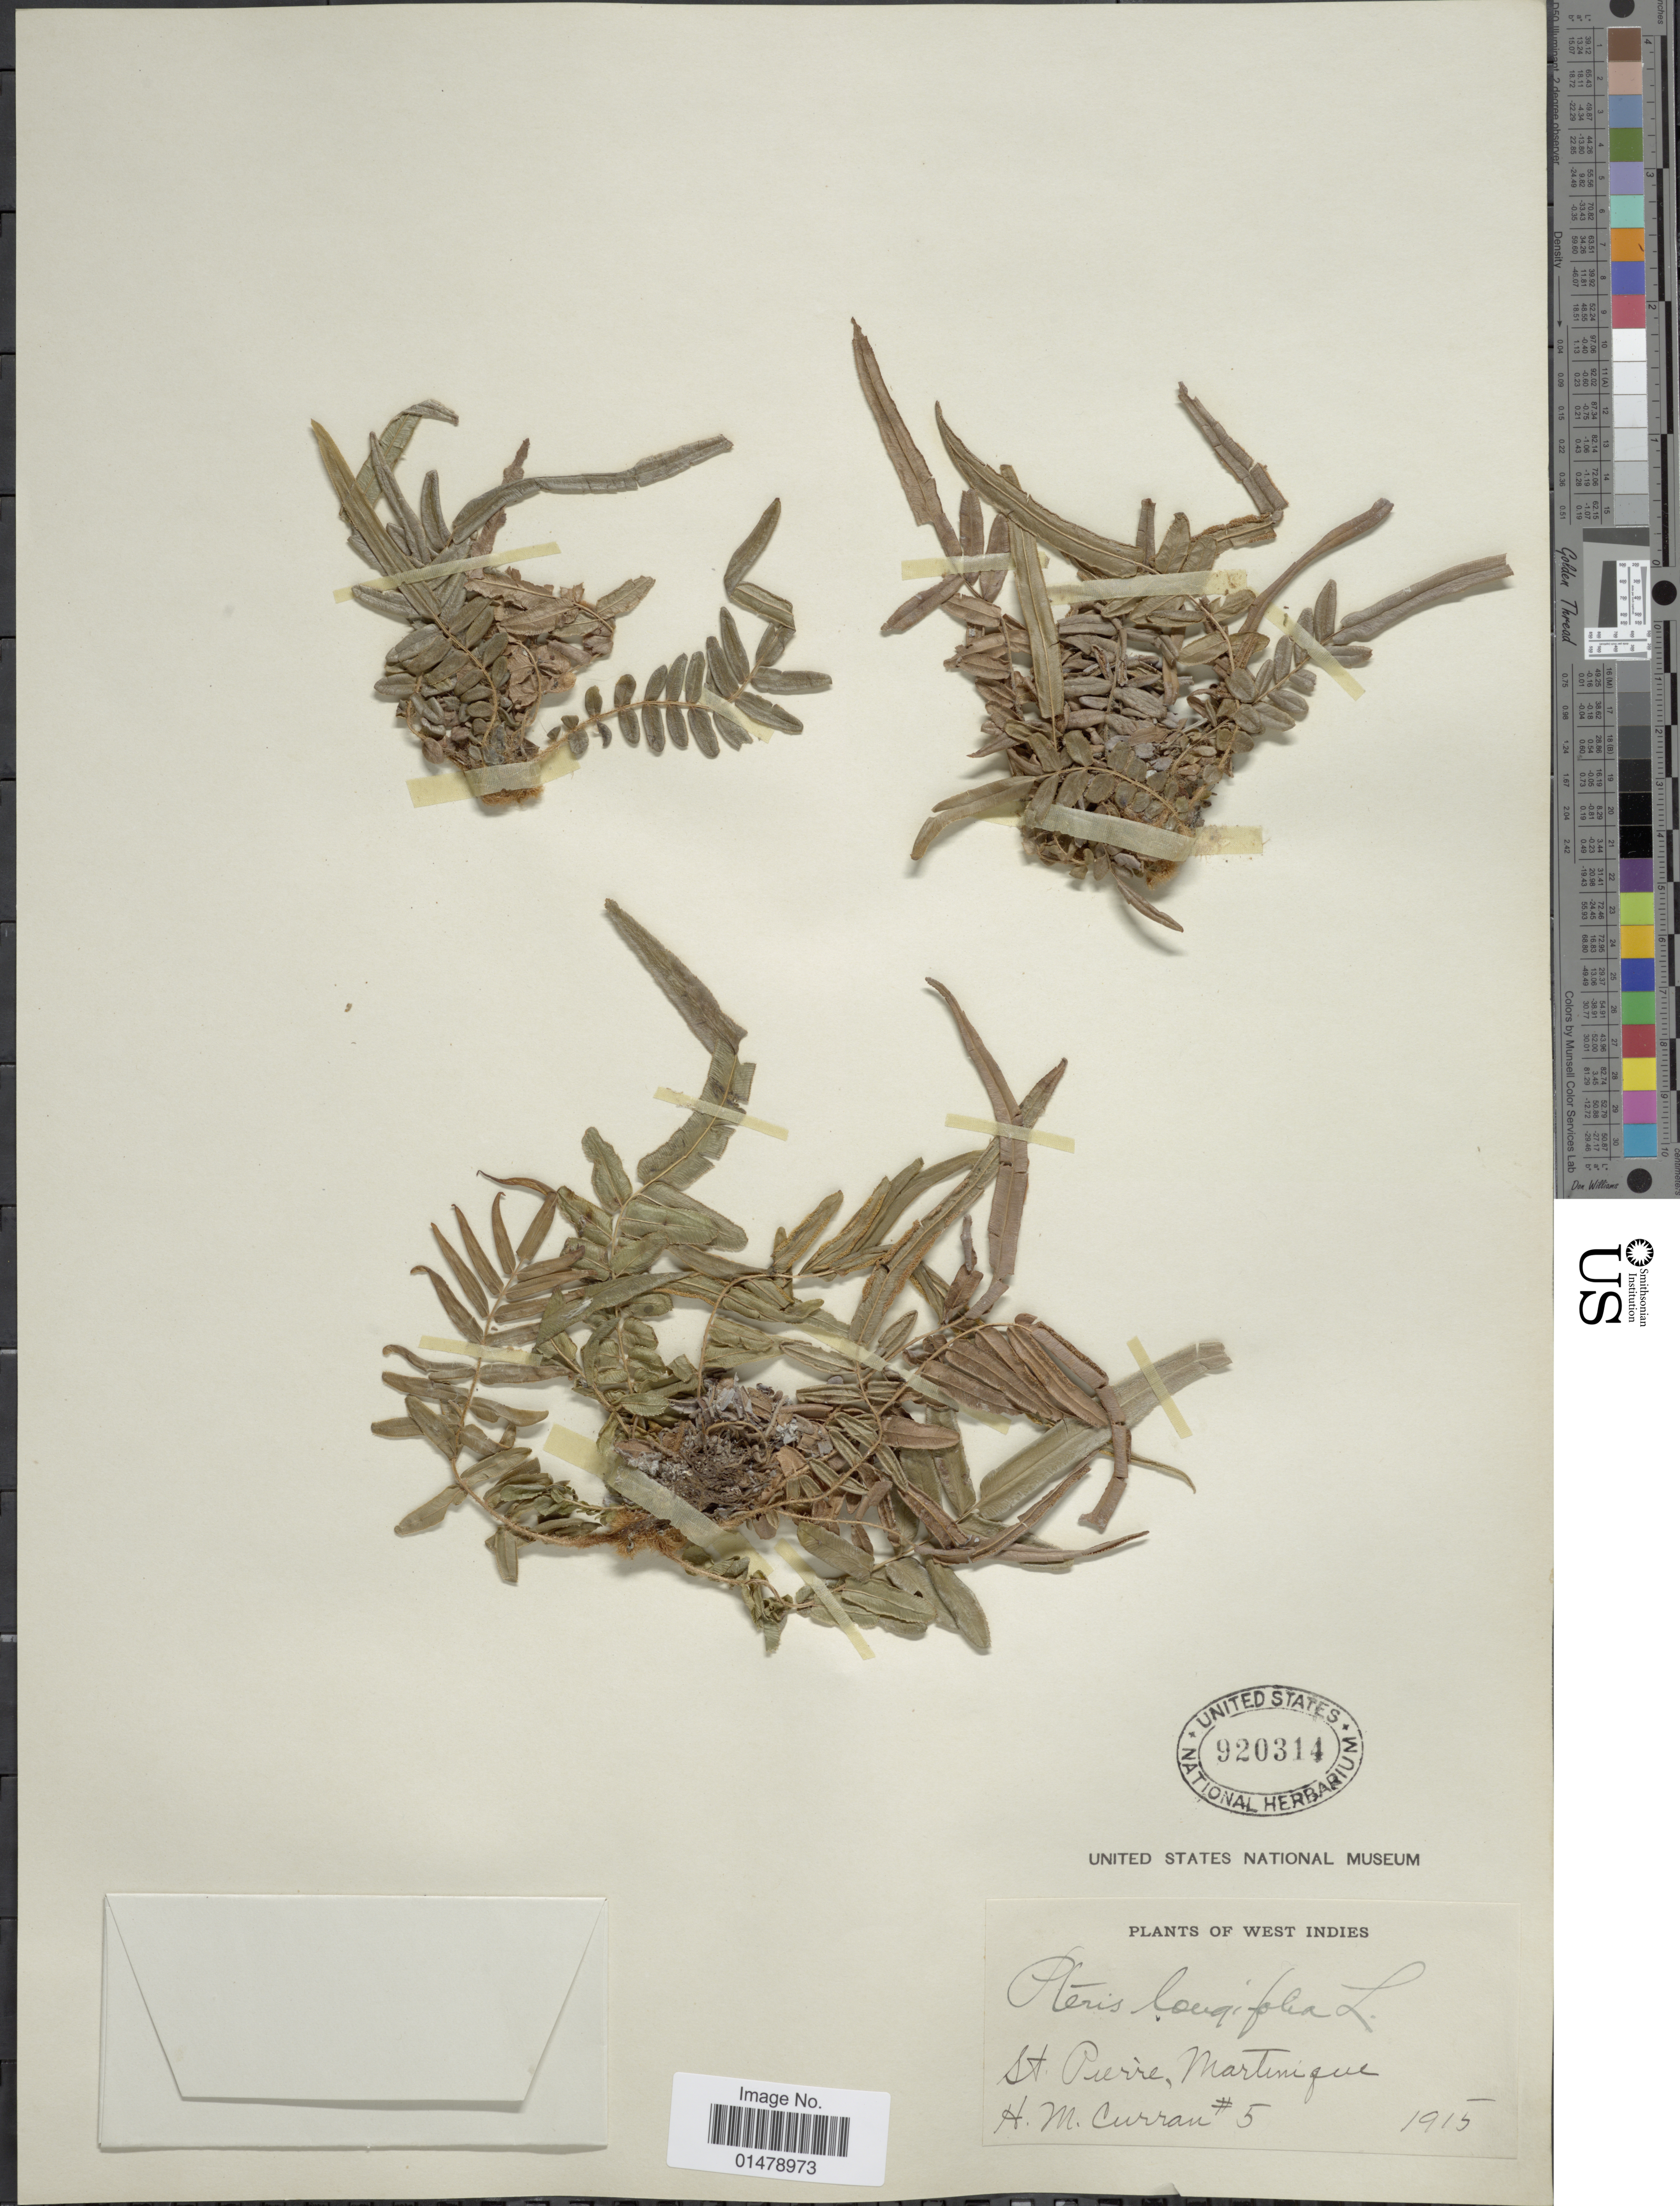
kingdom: Plantae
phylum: Tracheophyta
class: Polypodiopsida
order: Polypodiales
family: Pteridaceae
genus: Pteris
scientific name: Pteris vittata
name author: L.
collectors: H. M. Curran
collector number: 5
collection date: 1915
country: Martinique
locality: St. Pierre.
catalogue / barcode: US 920314